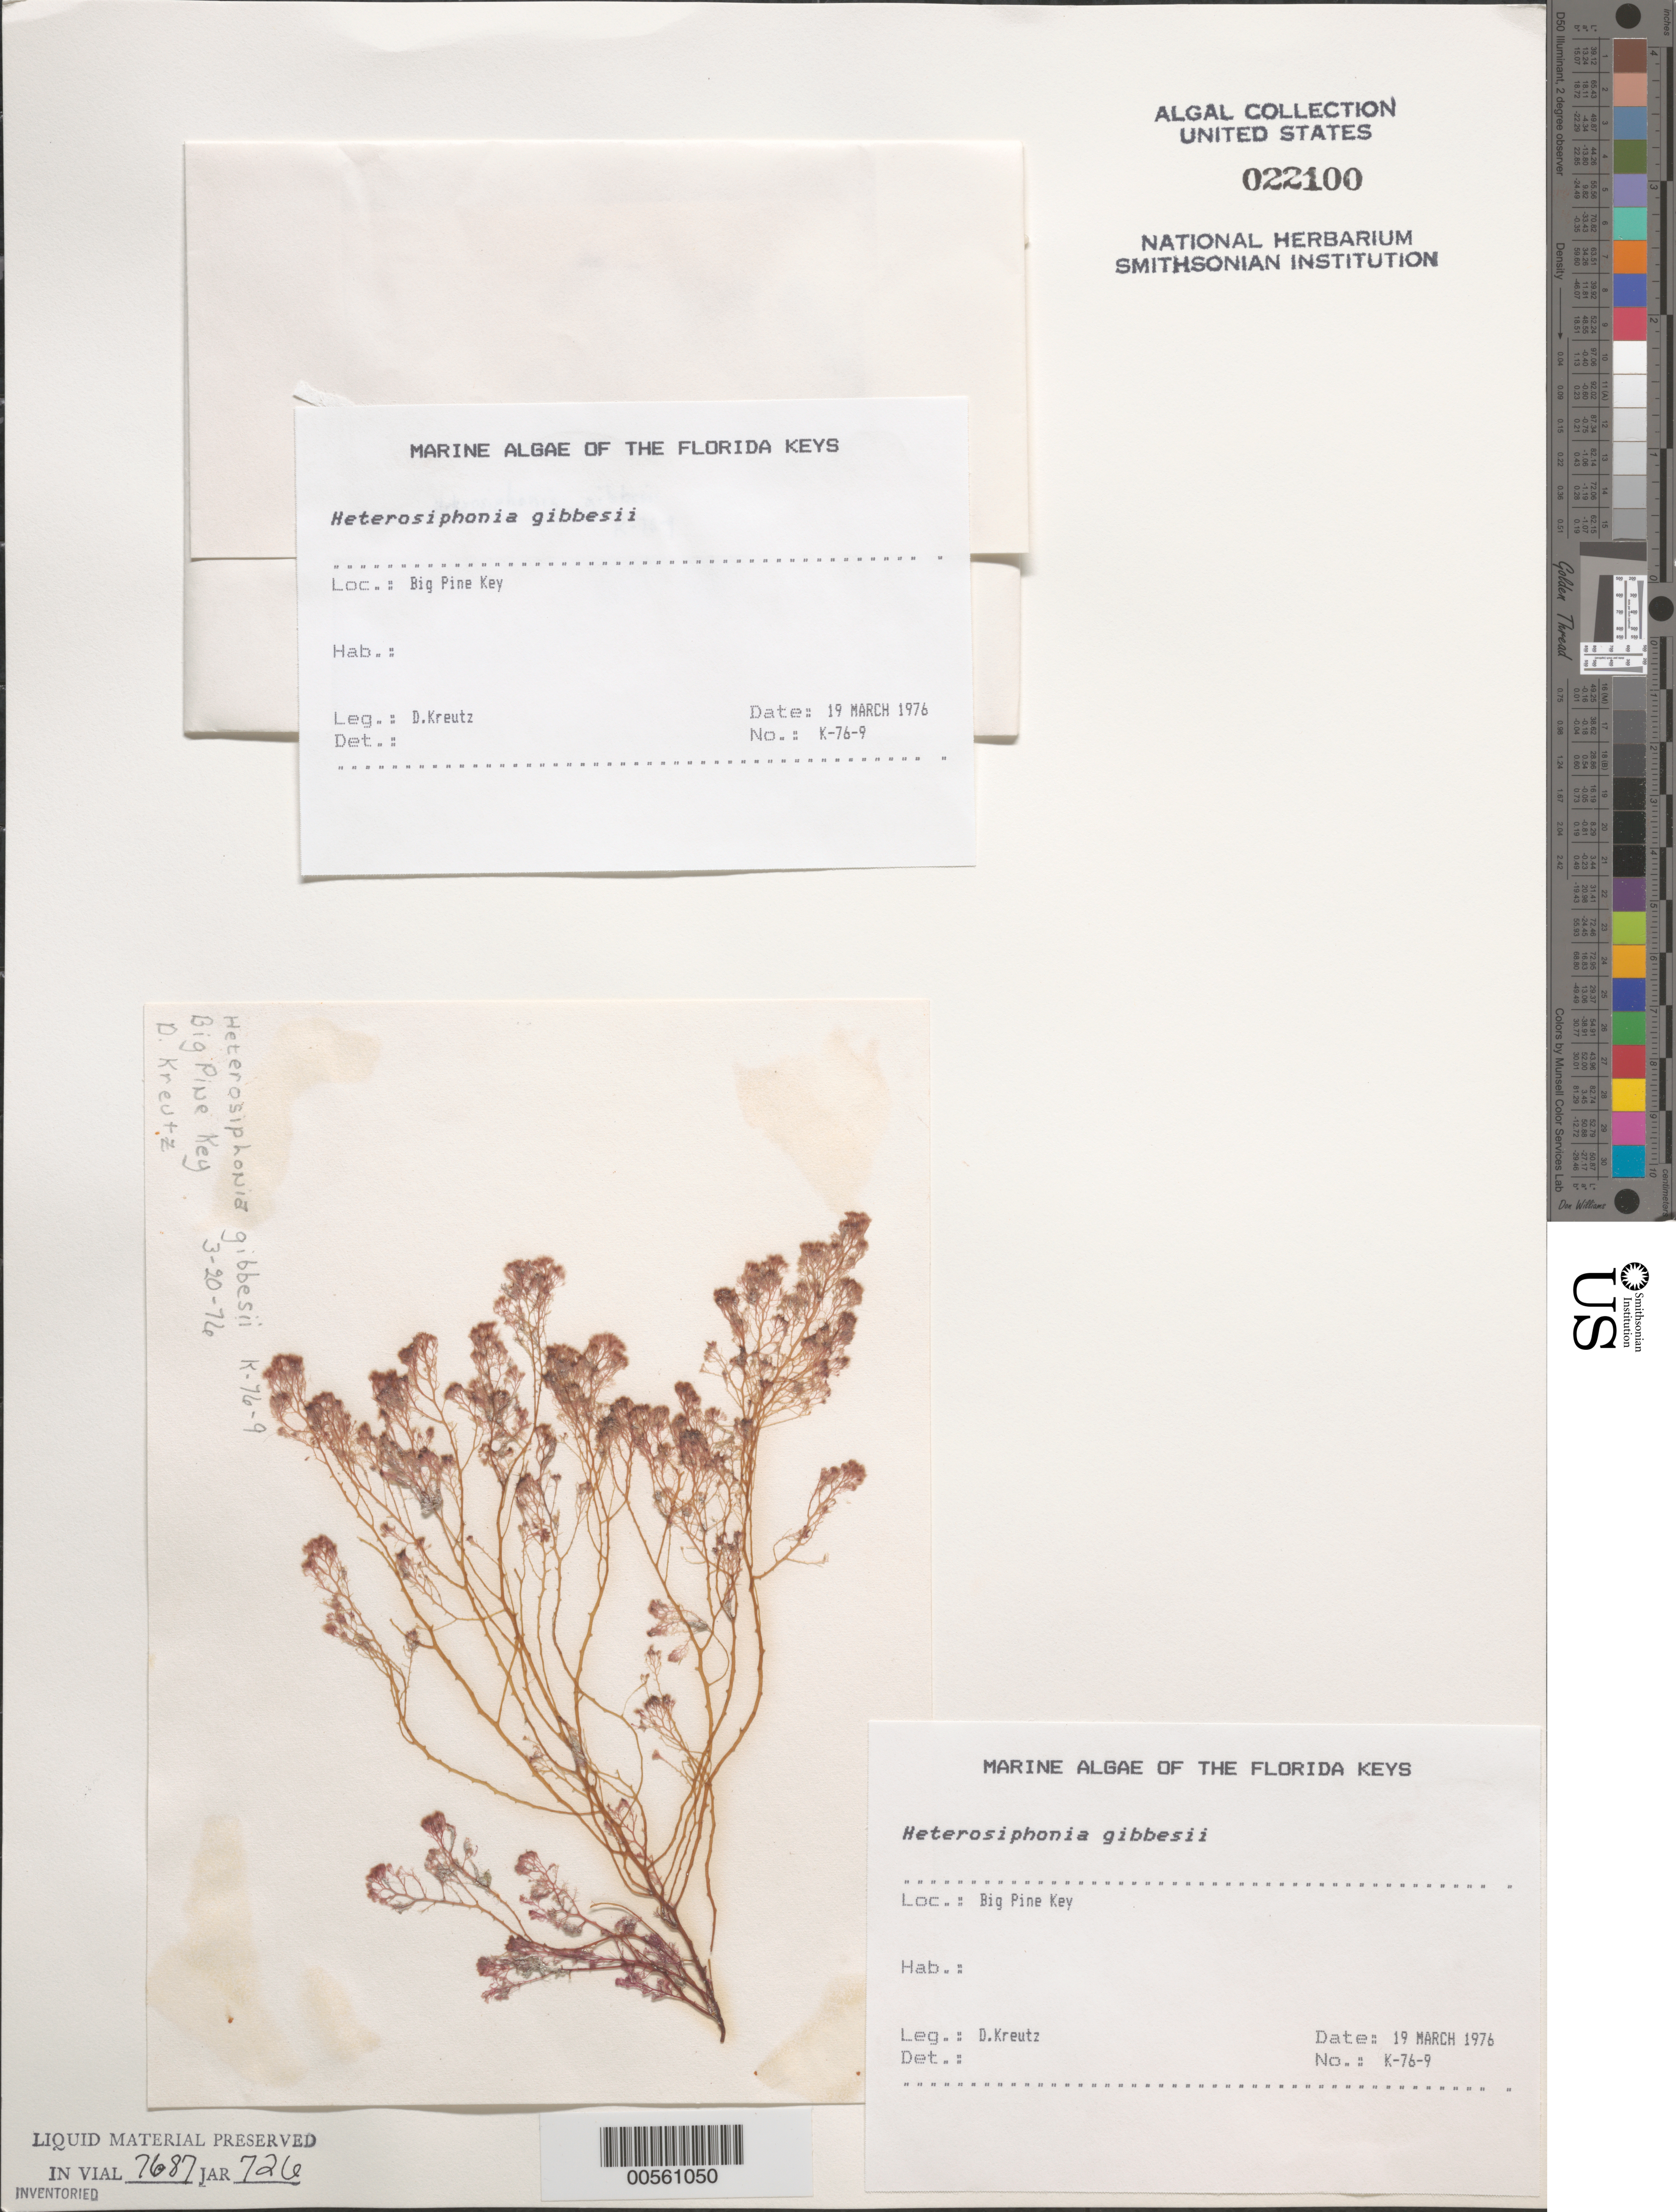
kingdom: Plantae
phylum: Rhodophyta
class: Florideophyceae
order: Ceramiales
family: Dasyaceae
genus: Heterosiphonia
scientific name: Heterosiphonia gibbesii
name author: (Harv.)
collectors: D. Kreutz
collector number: K-76-9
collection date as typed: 19 Mar 1976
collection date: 1976-03-19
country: United States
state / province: Florida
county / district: Monroe County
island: Big Pine Key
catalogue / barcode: US 22100